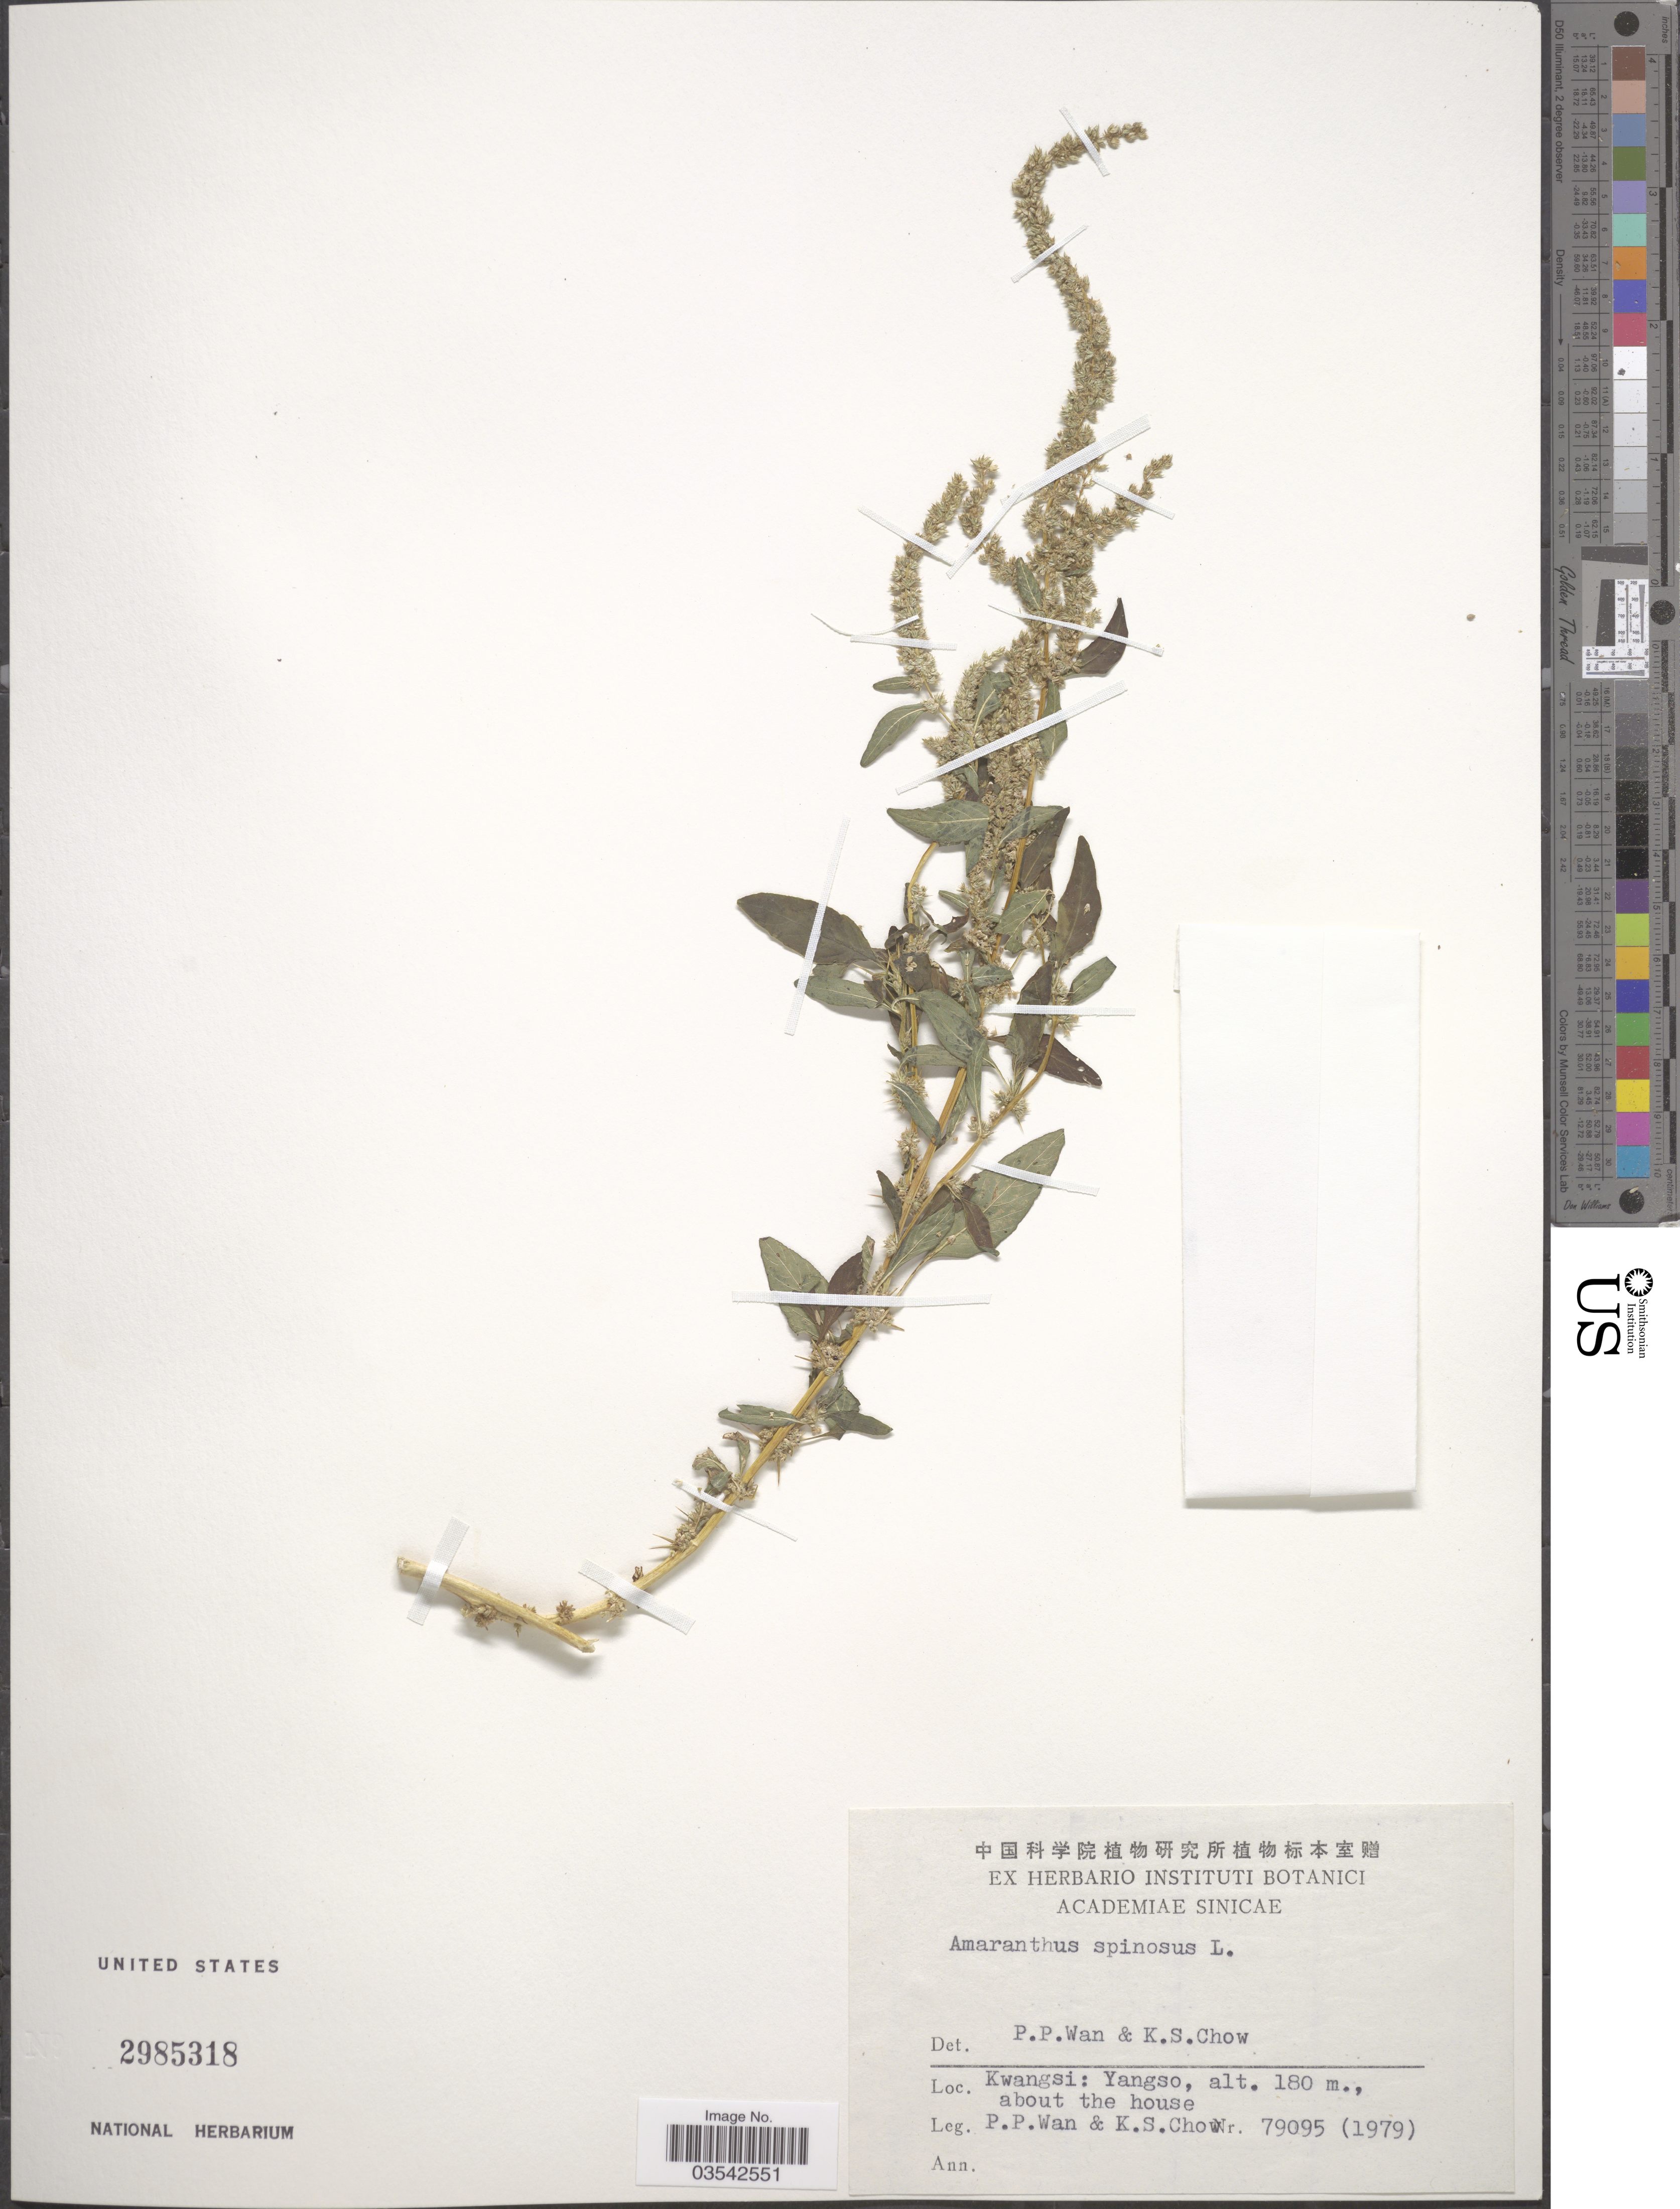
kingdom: Plantae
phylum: Tracheophyta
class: Magnoliopsida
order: Caryophyllales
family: Amaranthaceae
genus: Amaranthus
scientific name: Amaranthus spinosus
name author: L.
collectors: P. Wan & K. S. Chow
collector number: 79095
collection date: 1979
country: China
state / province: Guangxi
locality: Kwangsi: Yangso, about the house.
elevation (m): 180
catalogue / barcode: US 2985318